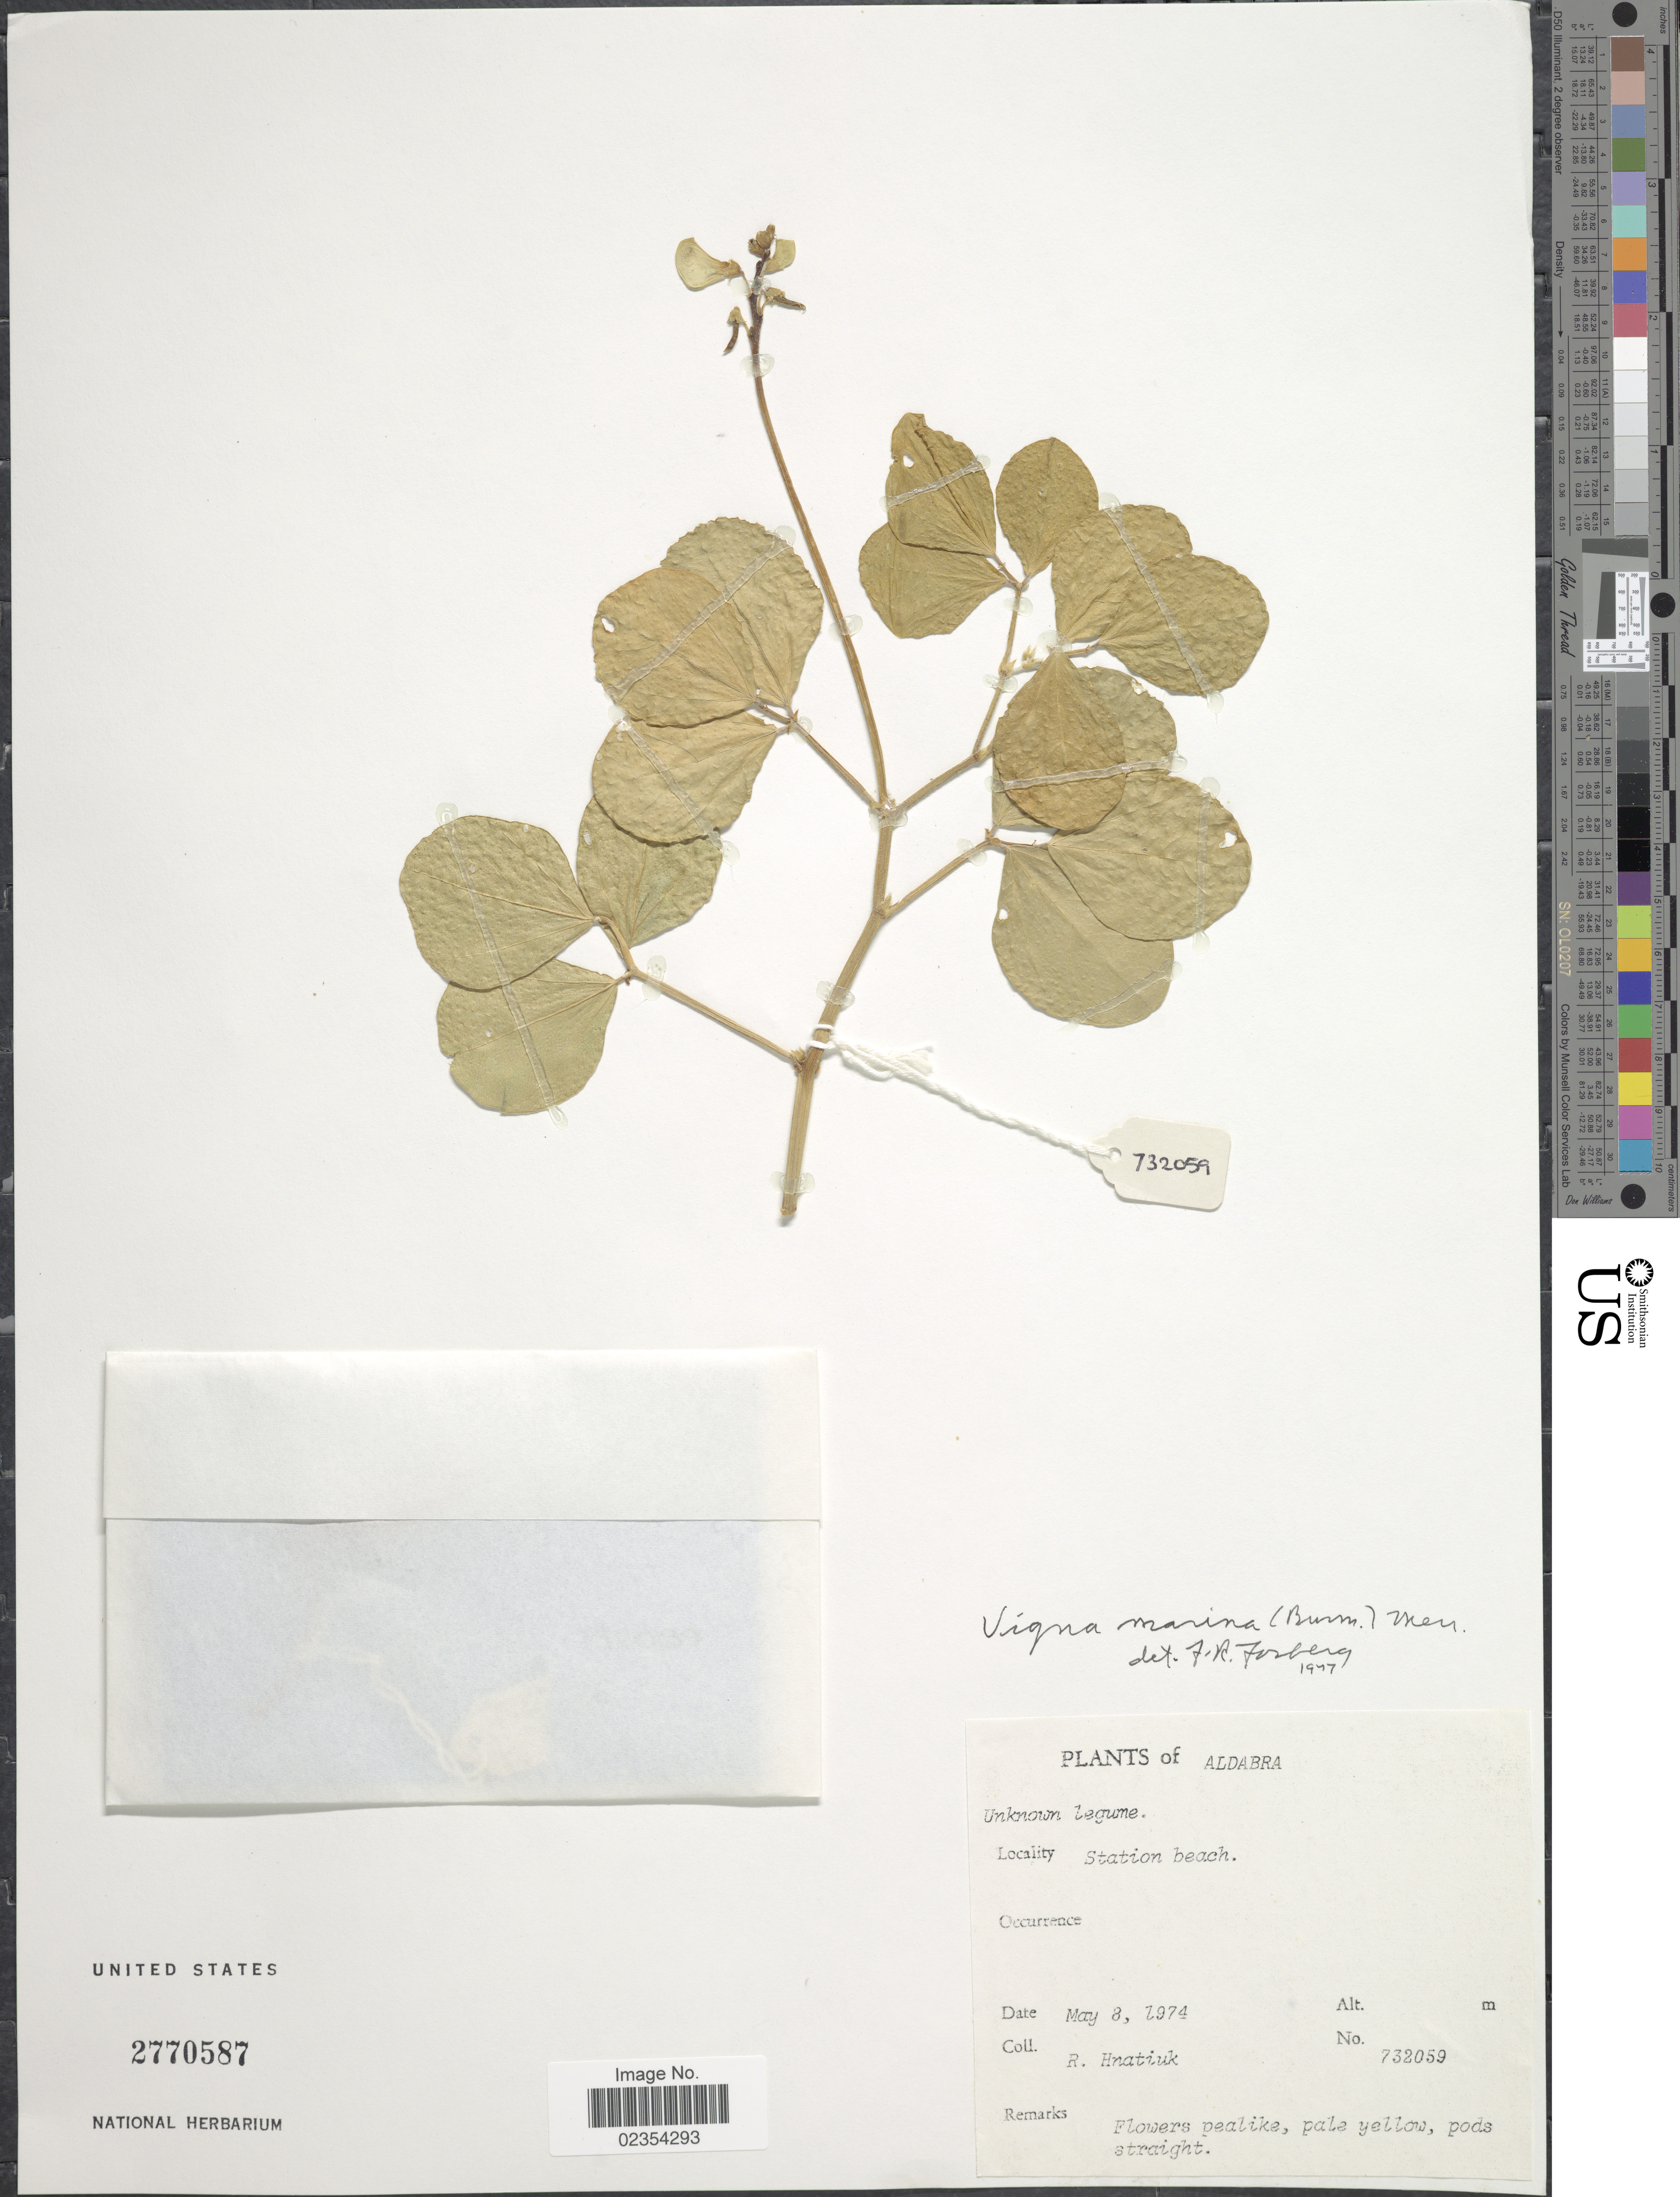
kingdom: Plantae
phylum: Tracheophyta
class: Magnoliopsida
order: Fabales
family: Fabaceae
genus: Vigna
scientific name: Vigna marina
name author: (Burm.) Merr.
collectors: R. Hnatiuk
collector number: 732059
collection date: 1974-05-08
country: Seychelles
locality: Aldabra, Station beach.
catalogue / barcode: US 2770587